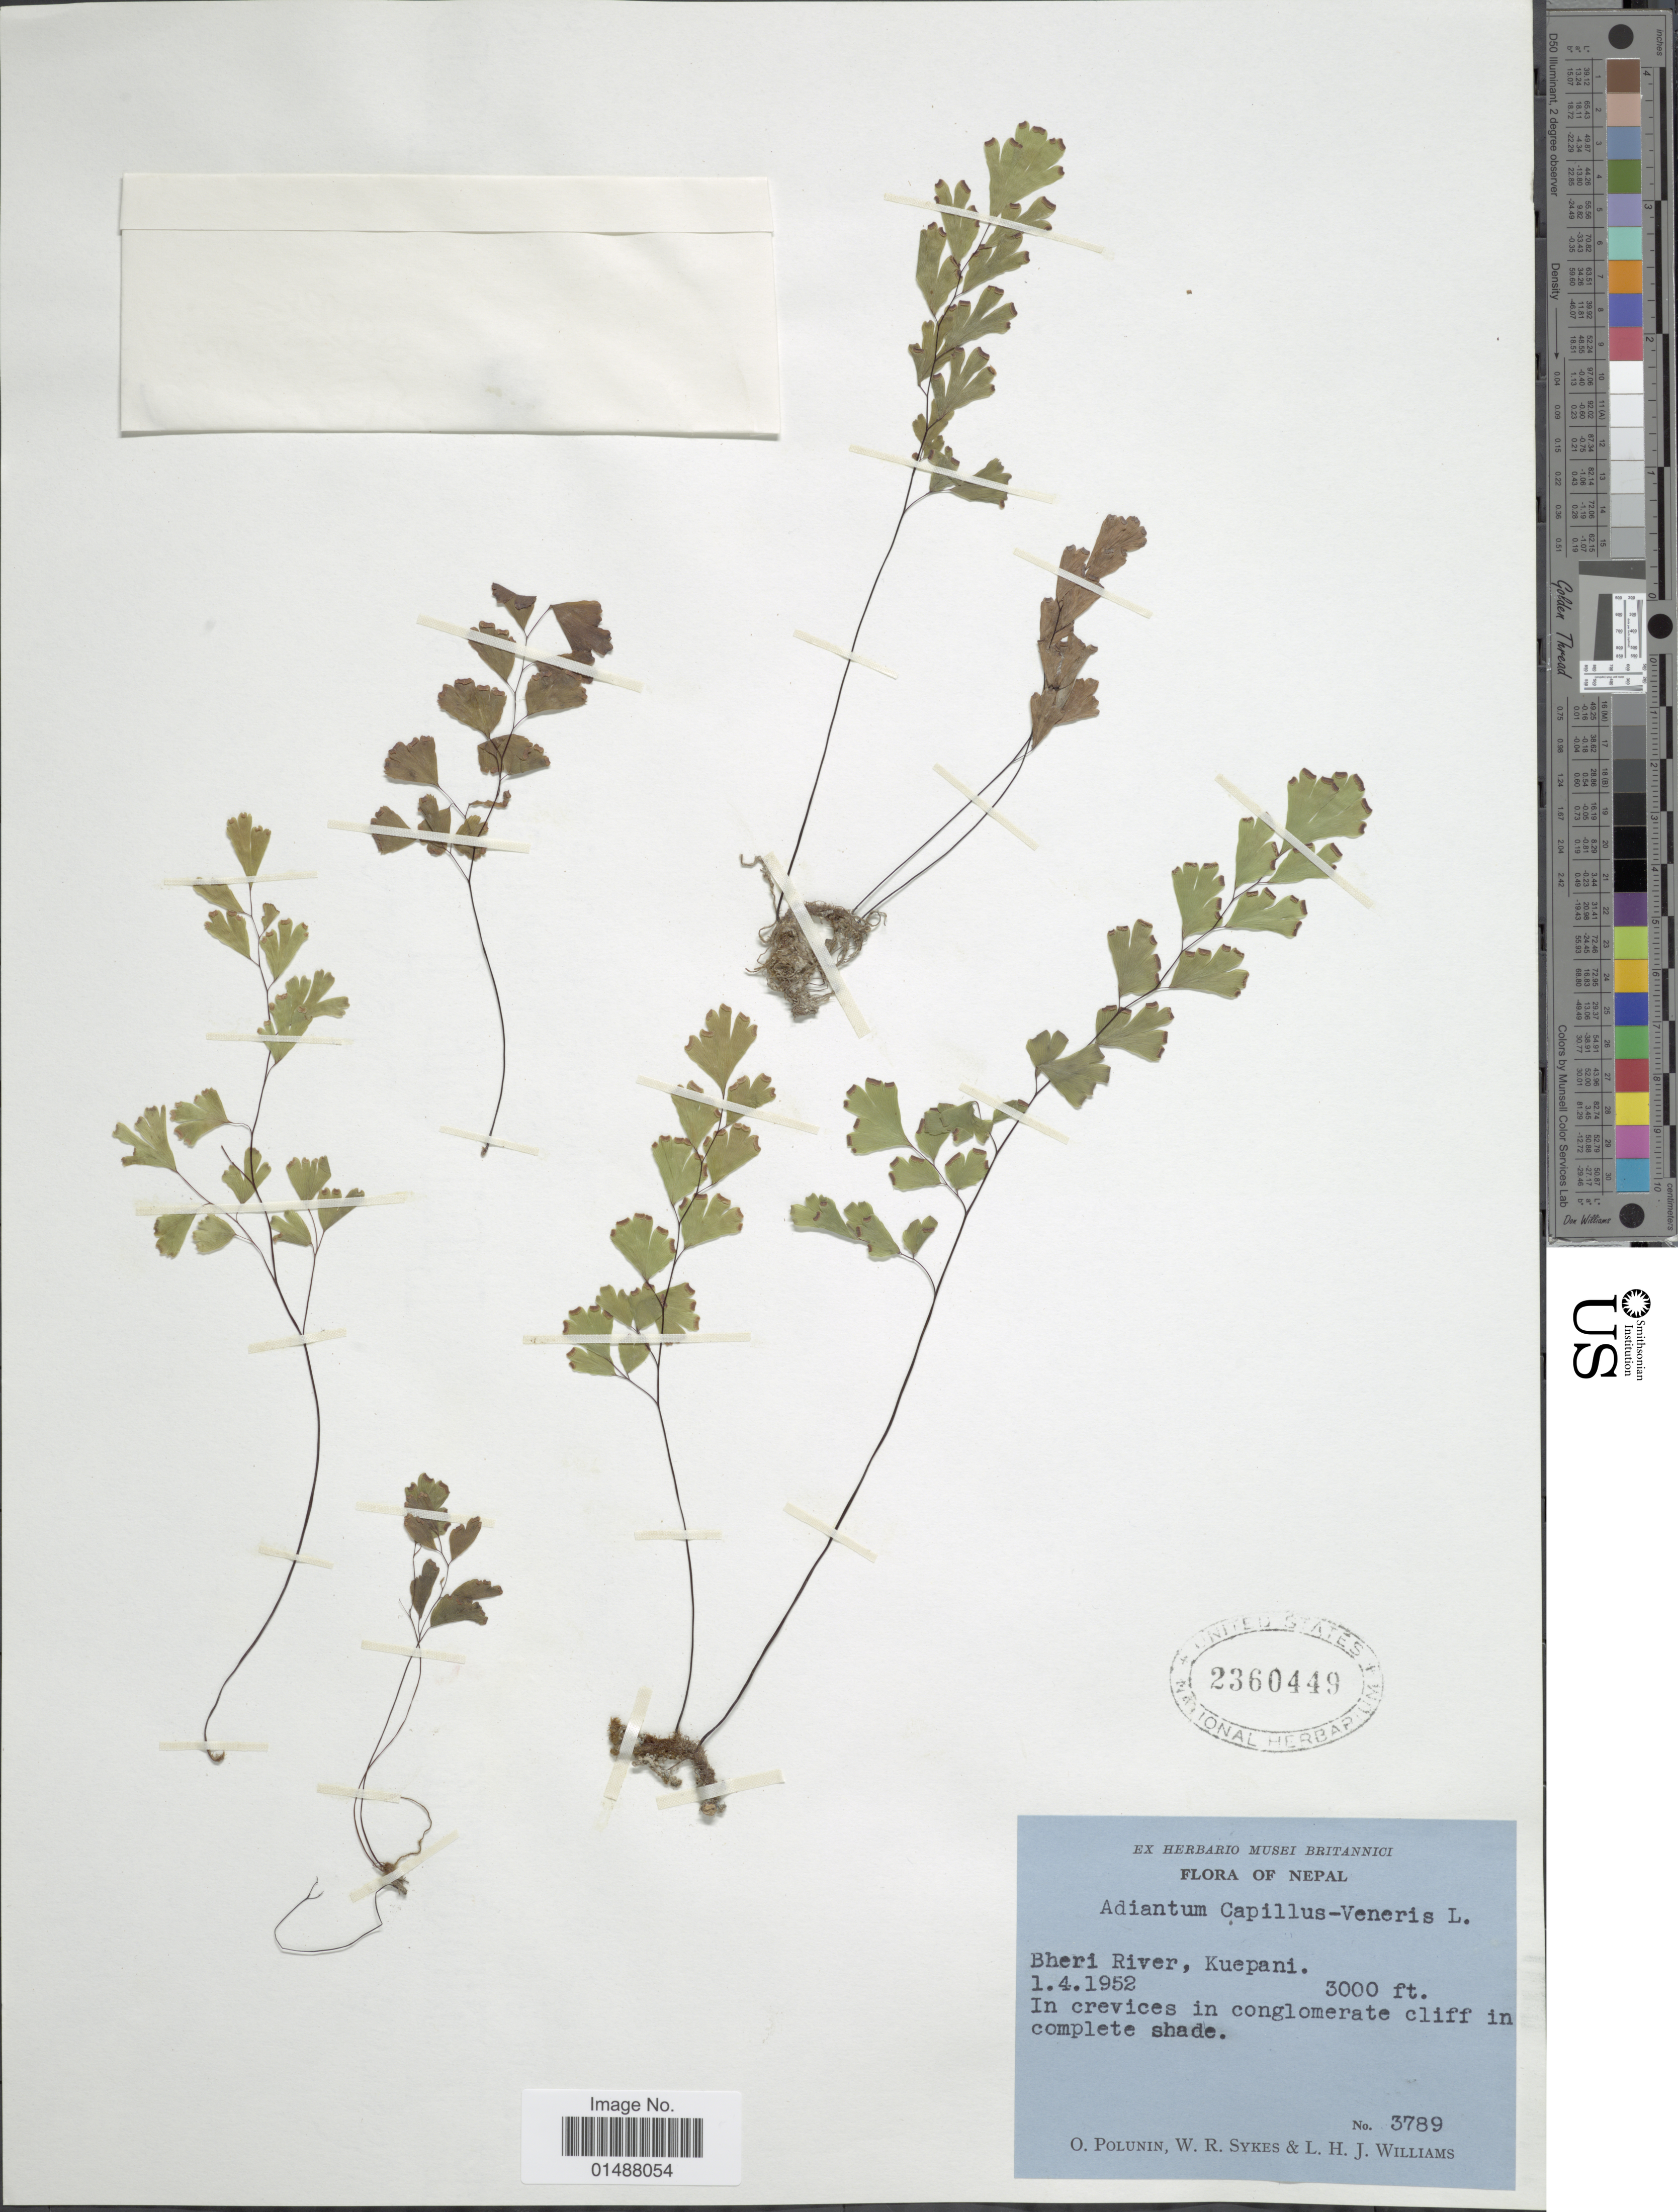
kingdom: Plantae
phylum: Tracheophyta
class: Polypodiopsida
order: Polypodiales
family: Pteridaceae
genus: Adiantum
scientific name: Adiantum capillus-veneris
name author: L.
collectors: O. V. Polunin, W. R. Sykes & L. H. J. Williams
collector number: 3789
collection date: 1952-04-01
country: Nepal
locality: Bheri River, Kuepani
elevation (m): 914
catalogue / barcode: US 2360449